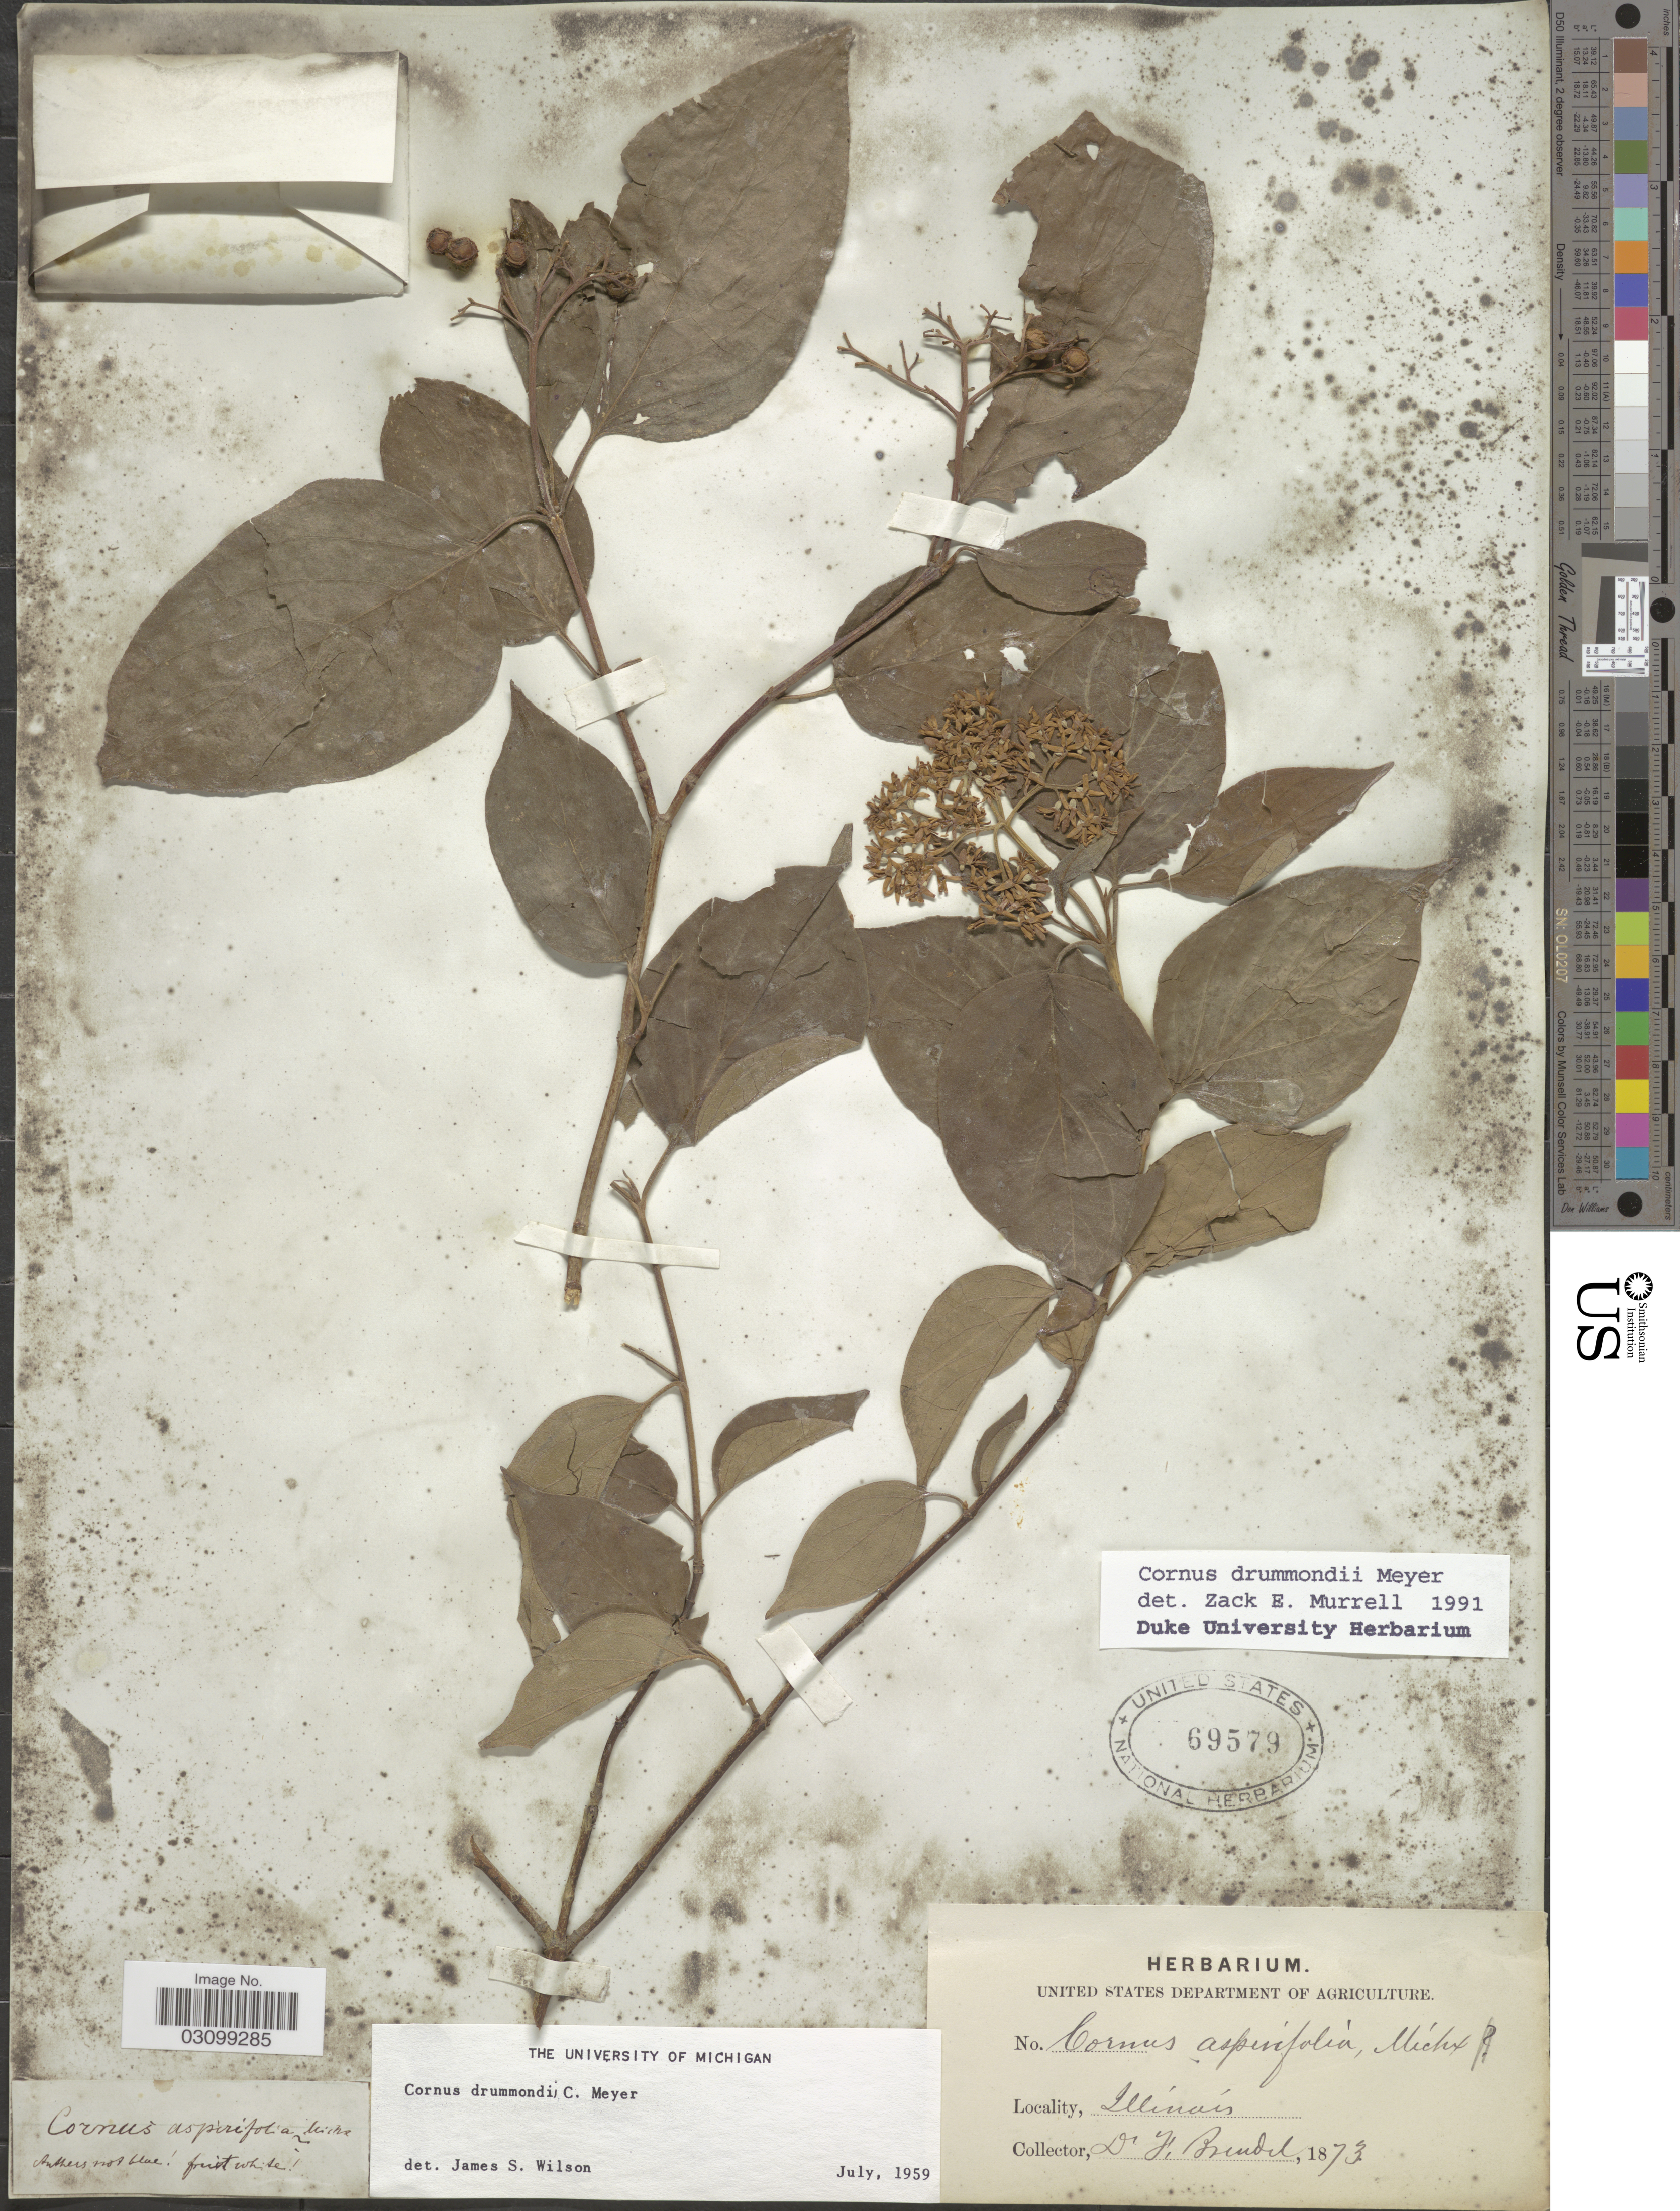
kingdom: Plantae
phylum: Tracheophyta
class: Magnoliopsida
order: Cornales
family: Cornaceae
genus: Cornus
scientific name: Cornus drummondii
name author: C.A. Mey.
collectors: F. Brendel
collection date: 1873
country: United States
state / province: Illinois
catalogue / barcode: US 69579